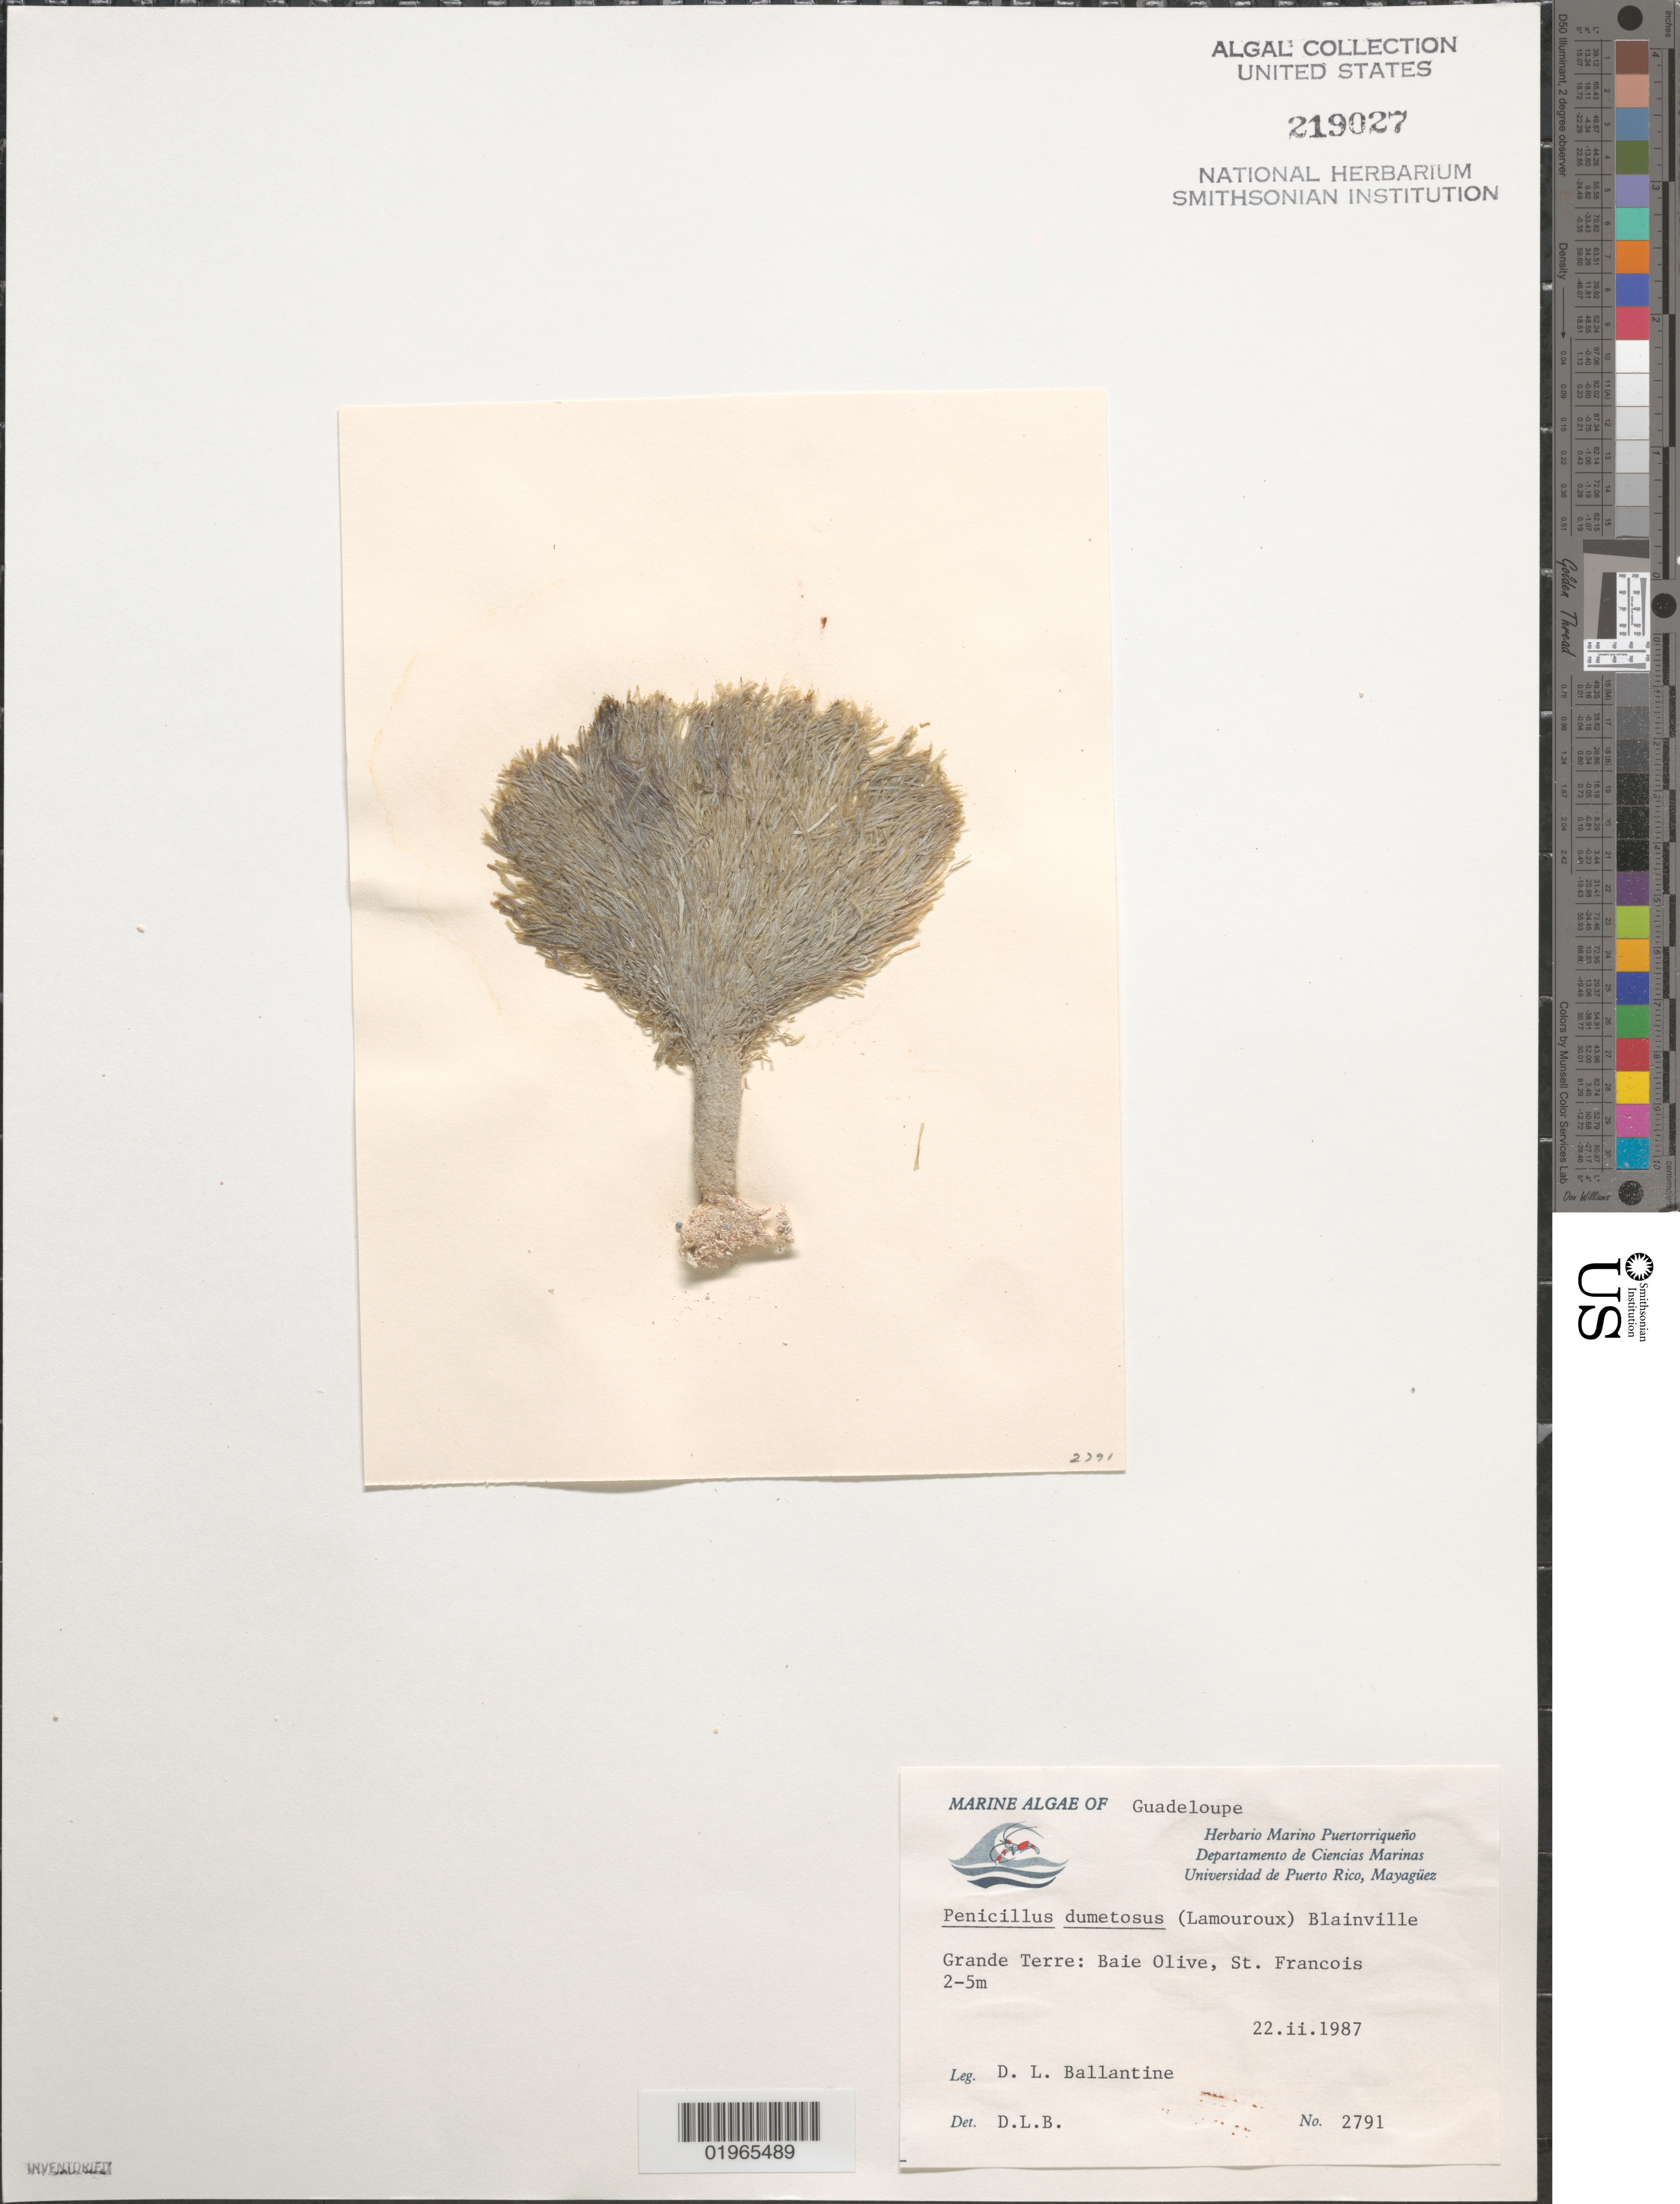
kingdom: Plantae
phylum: Chlorophyta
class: Ulvophyceae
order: Bryopsidales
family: Udoteaceae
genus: Penicillus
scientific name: Penicillus dumetosus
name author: (J.V.Lamouroux) Blainville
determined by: Ballantine, D. L.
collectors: D.L. Ballantine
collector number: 2791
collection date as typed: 22 Feb 1987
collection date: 1987-02-22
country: Guadeloupe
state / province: Grande-Terre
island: Grande Terre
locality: Baie Olive, St. Francois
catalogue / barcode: US 219027